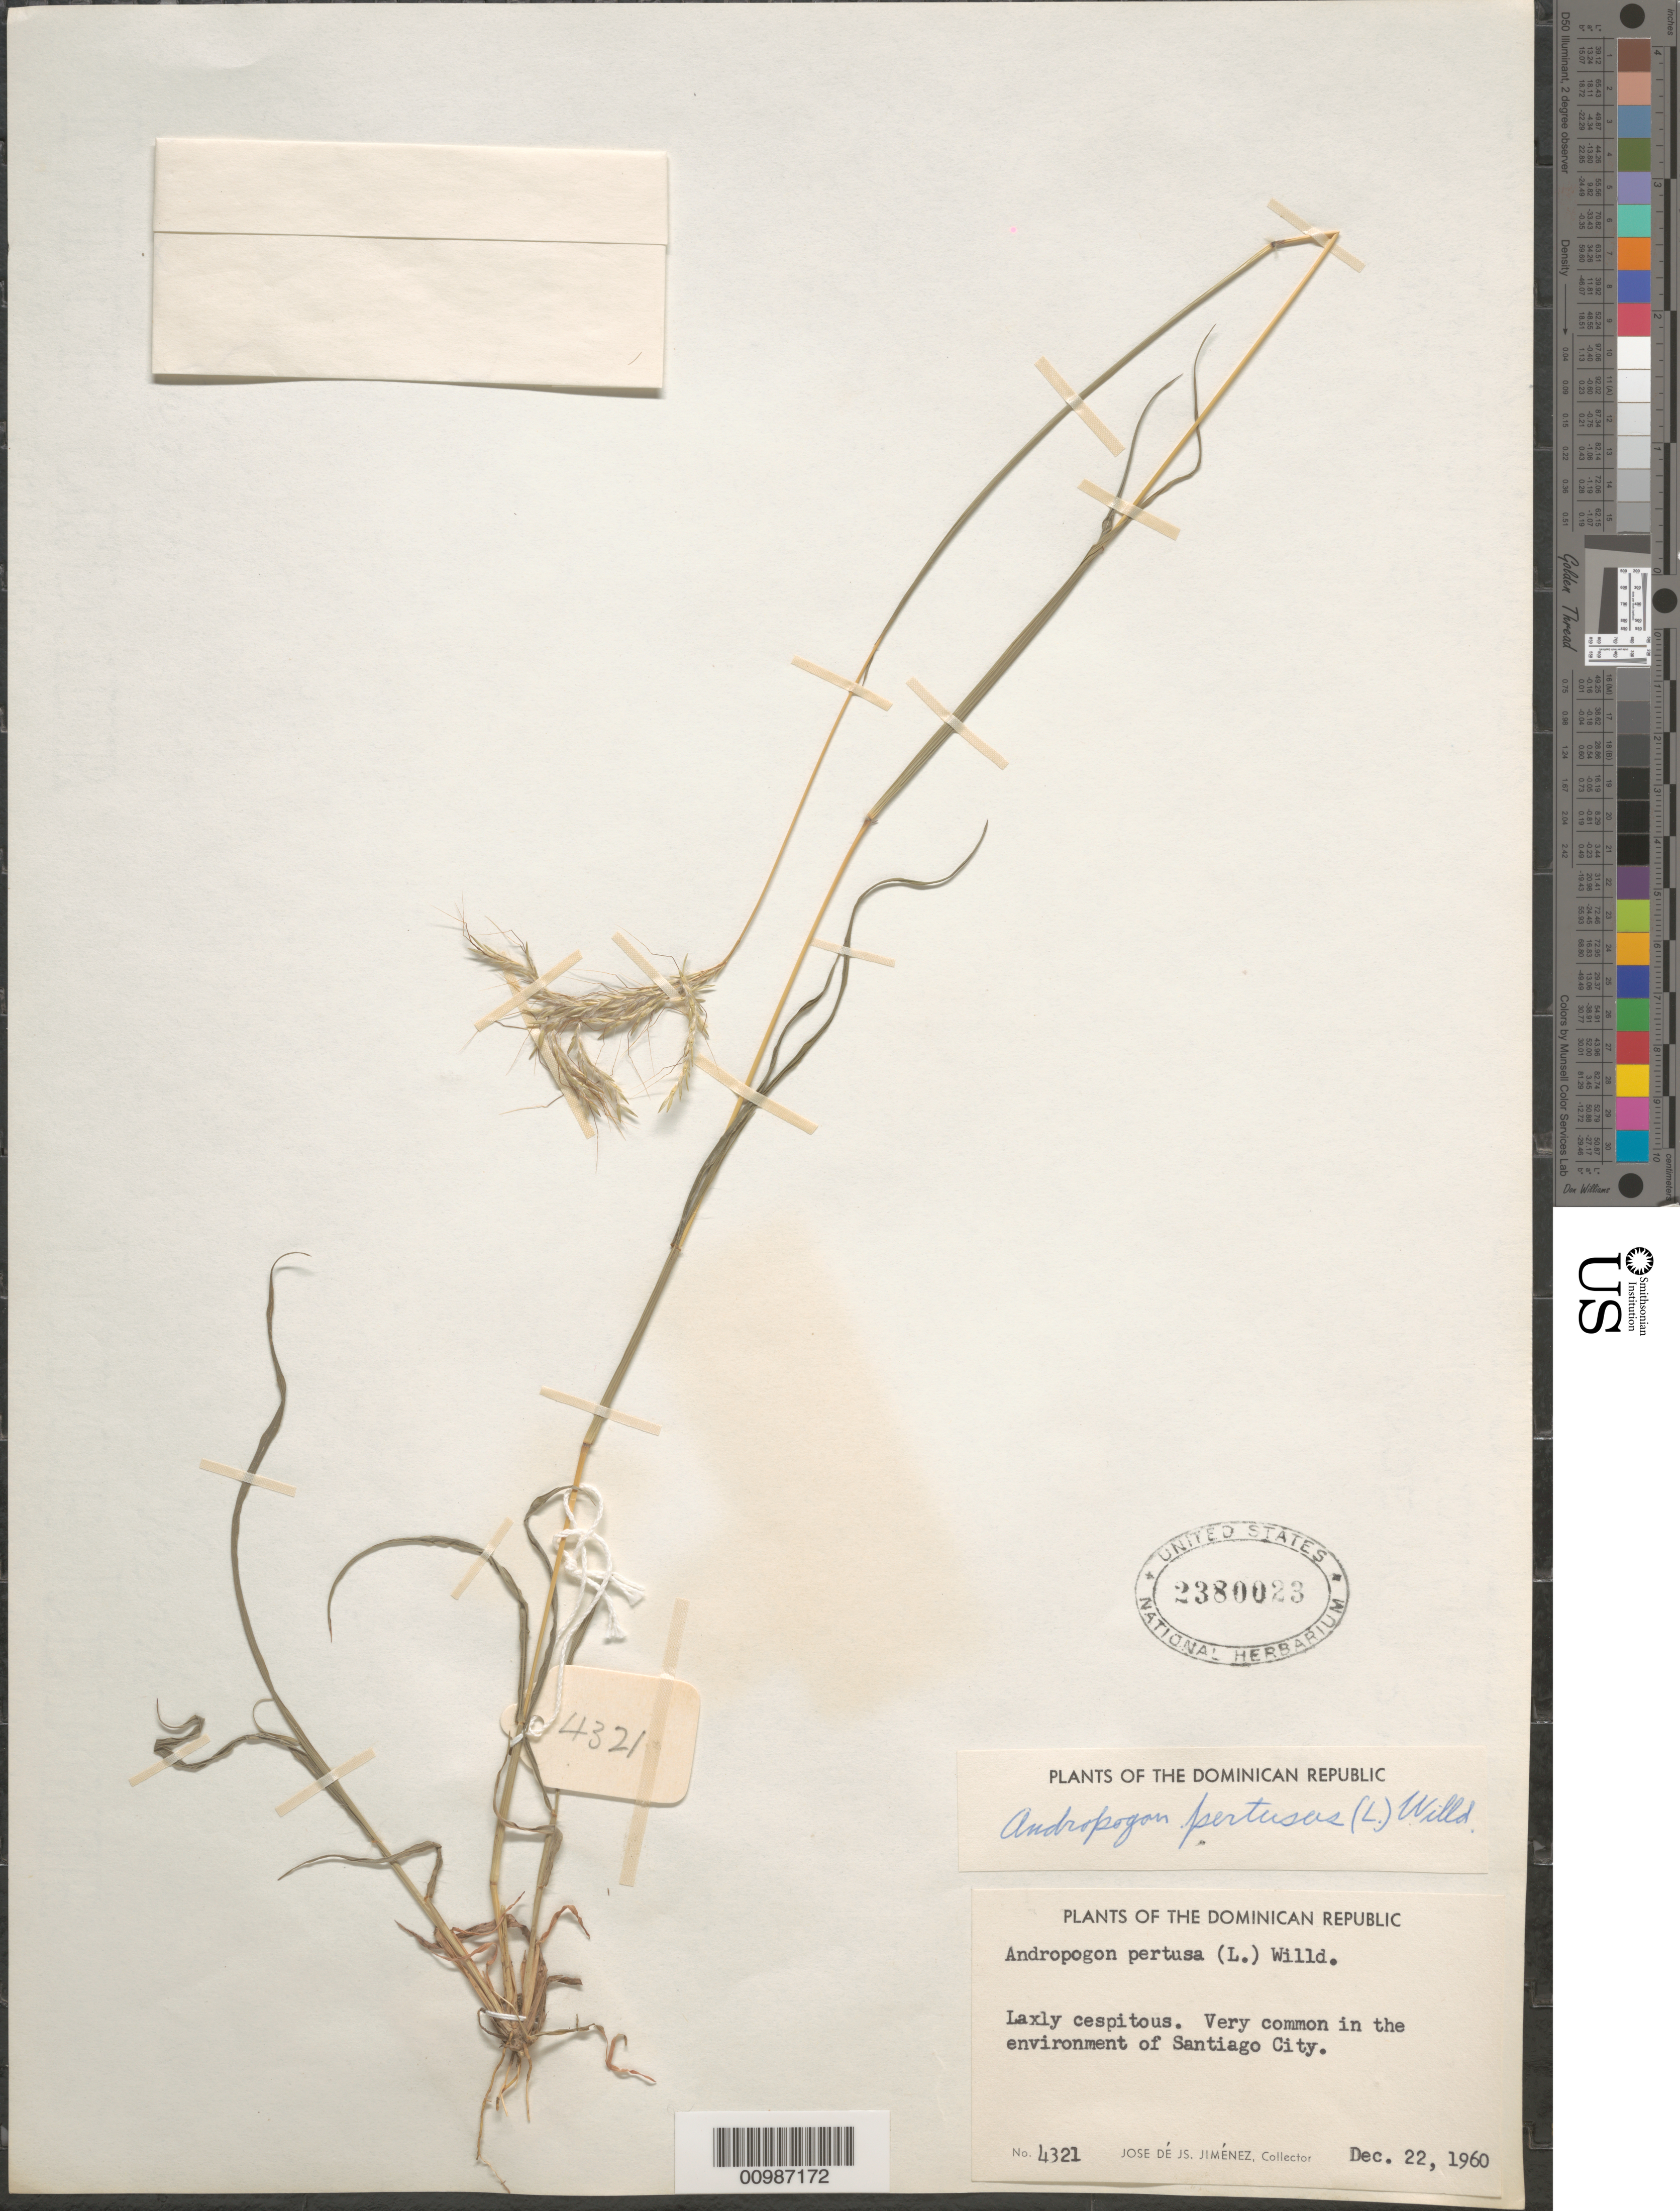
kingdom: Plantae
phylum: Tracheophyta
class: Liliopsida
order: Poales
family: Poaceae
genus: Andropogon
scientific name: Andropogon pertusus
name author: (L.) Willd.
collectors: J. J. Jiménez Almonte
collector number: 4321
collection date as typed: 22 Dec 1960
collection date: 1960-12-22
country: Dominican Republic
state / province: Santiago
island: Hispaniola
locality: Santiago City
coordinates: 0 N, 0 E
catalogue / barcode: US 2380023